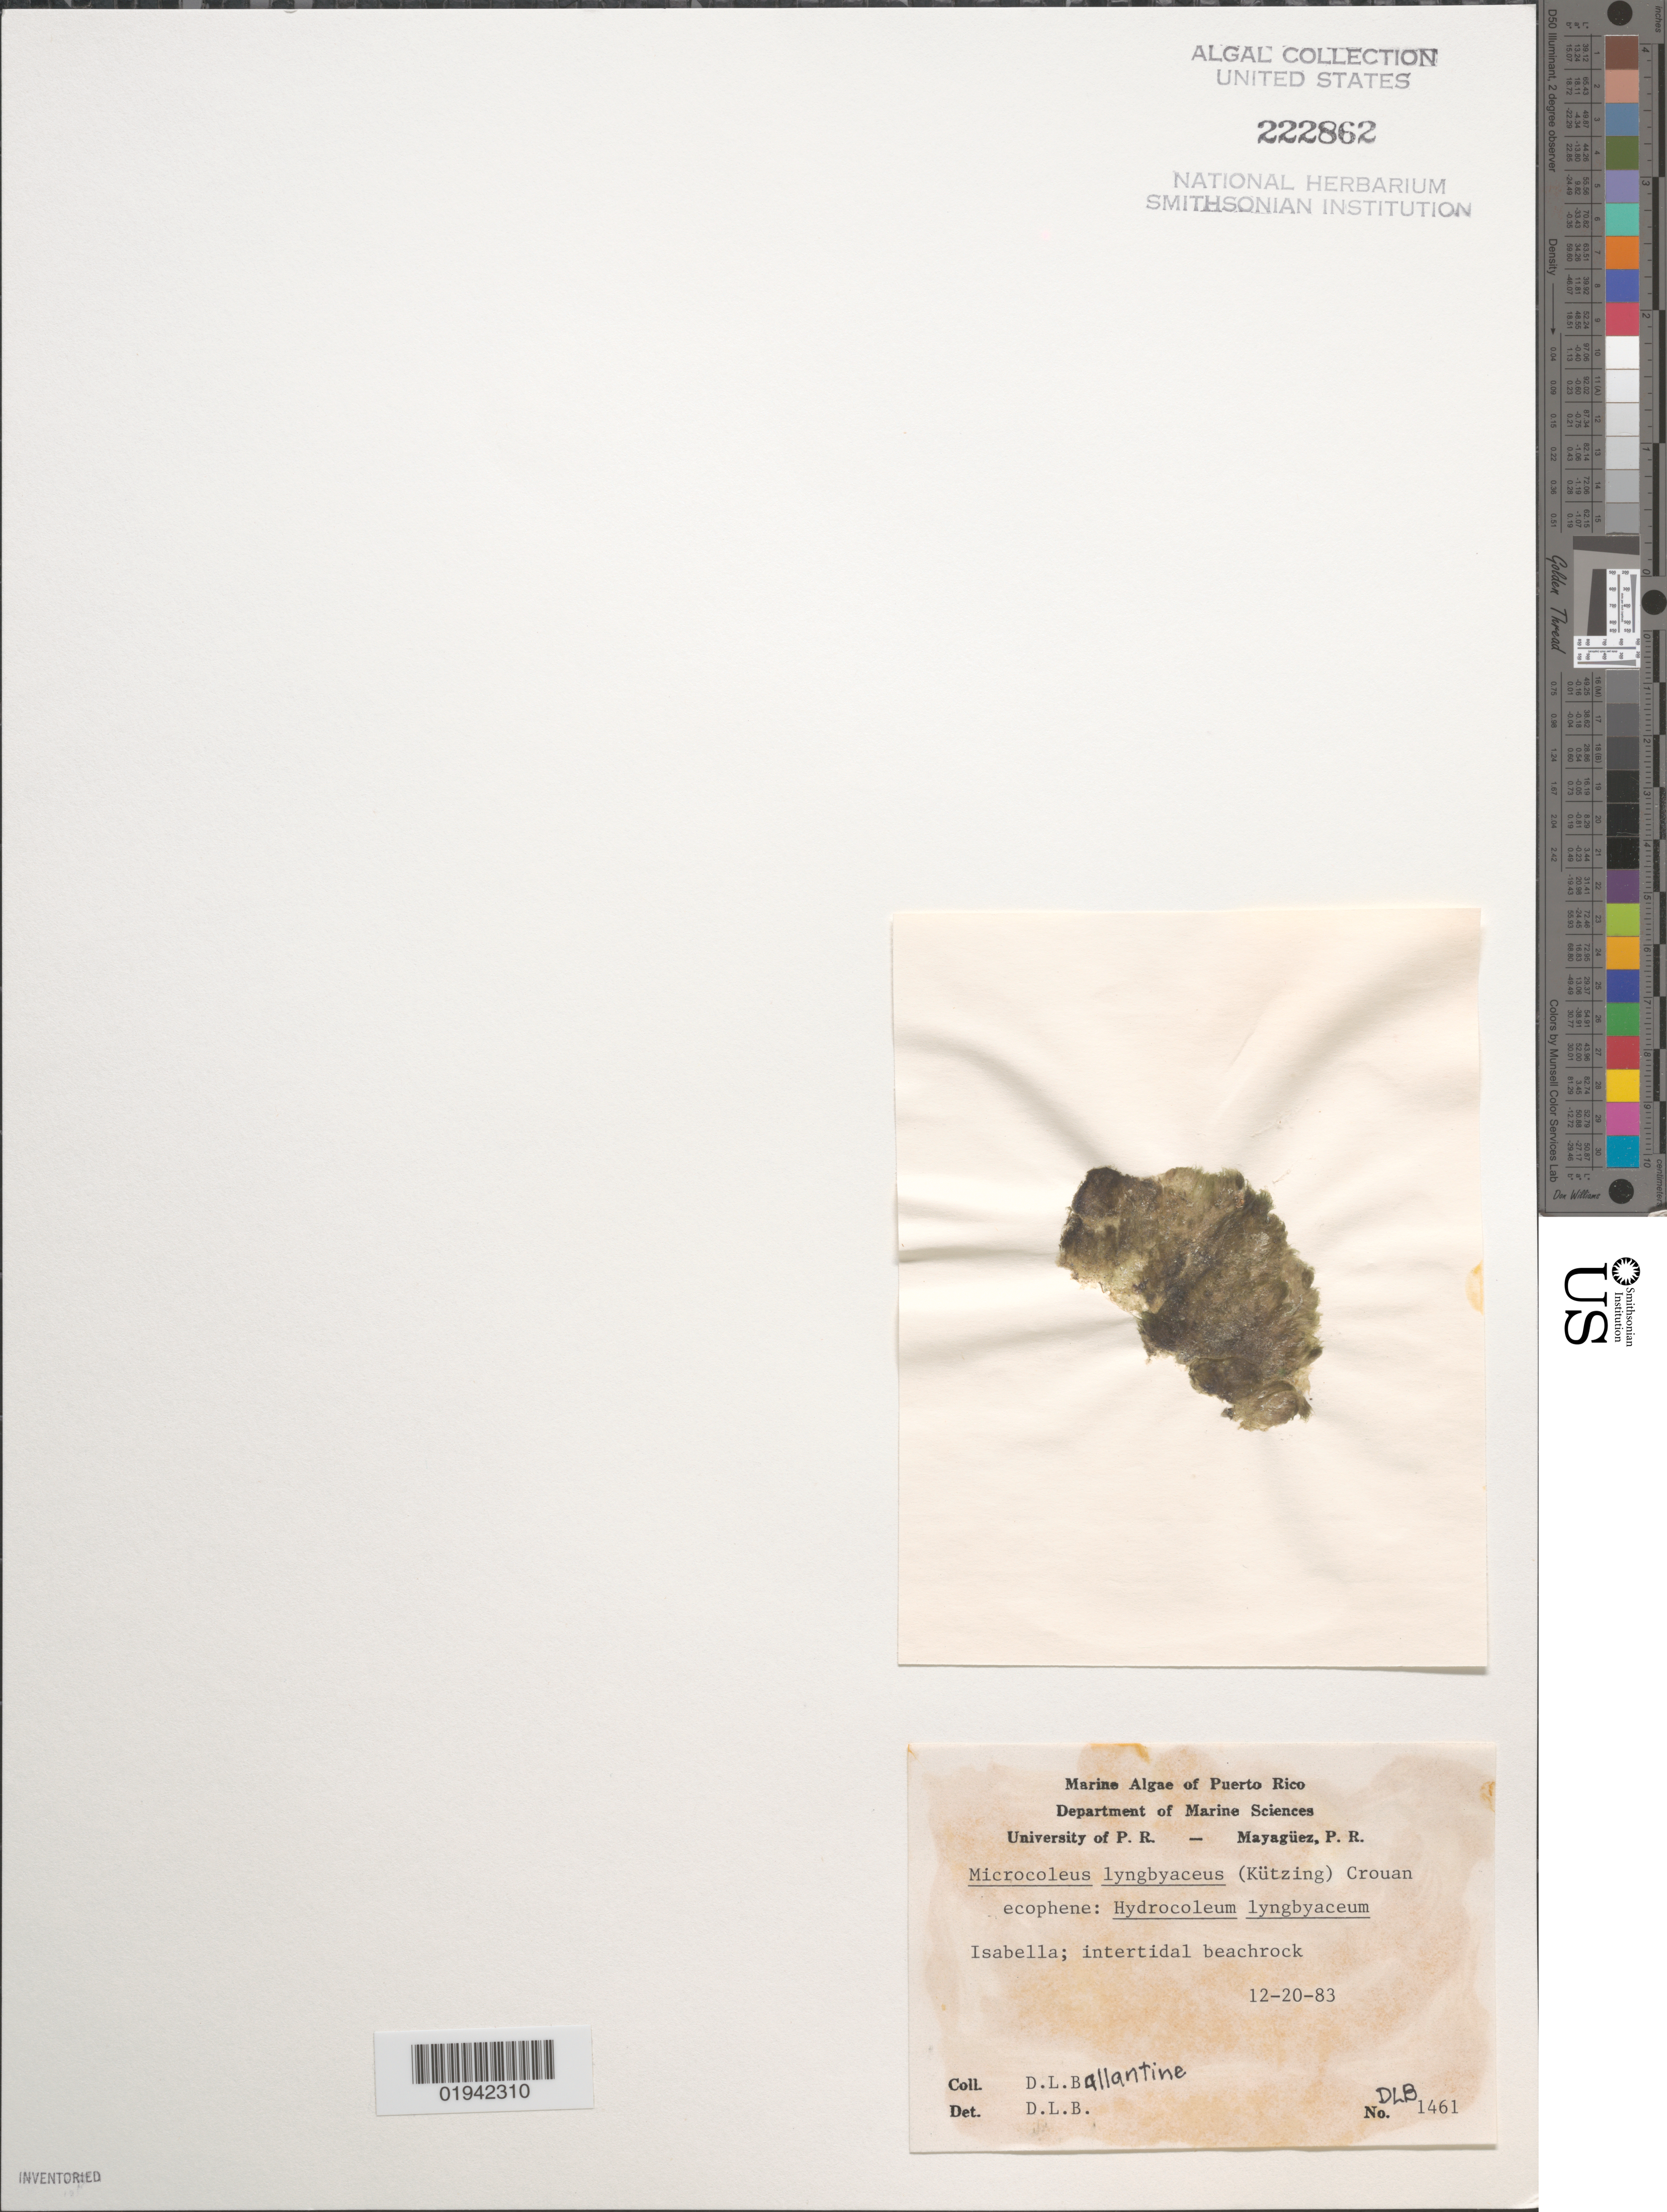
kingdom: Bacteria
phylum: Cyanobacteria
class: Cyanobacteriia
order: Cyanobacteriales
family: Microcoleaceae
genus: Microcoleus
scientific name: Microcoleus lyngbyaceus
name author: Kütz. ex Forti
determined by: Ballantine, D. L.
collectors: D.L. Ballantine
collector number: DLB 1461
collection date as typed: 20 Dec 1983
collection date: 1983-12-20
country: Puerto Rico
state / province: Isabela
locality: Isabella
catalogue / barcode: US 222862